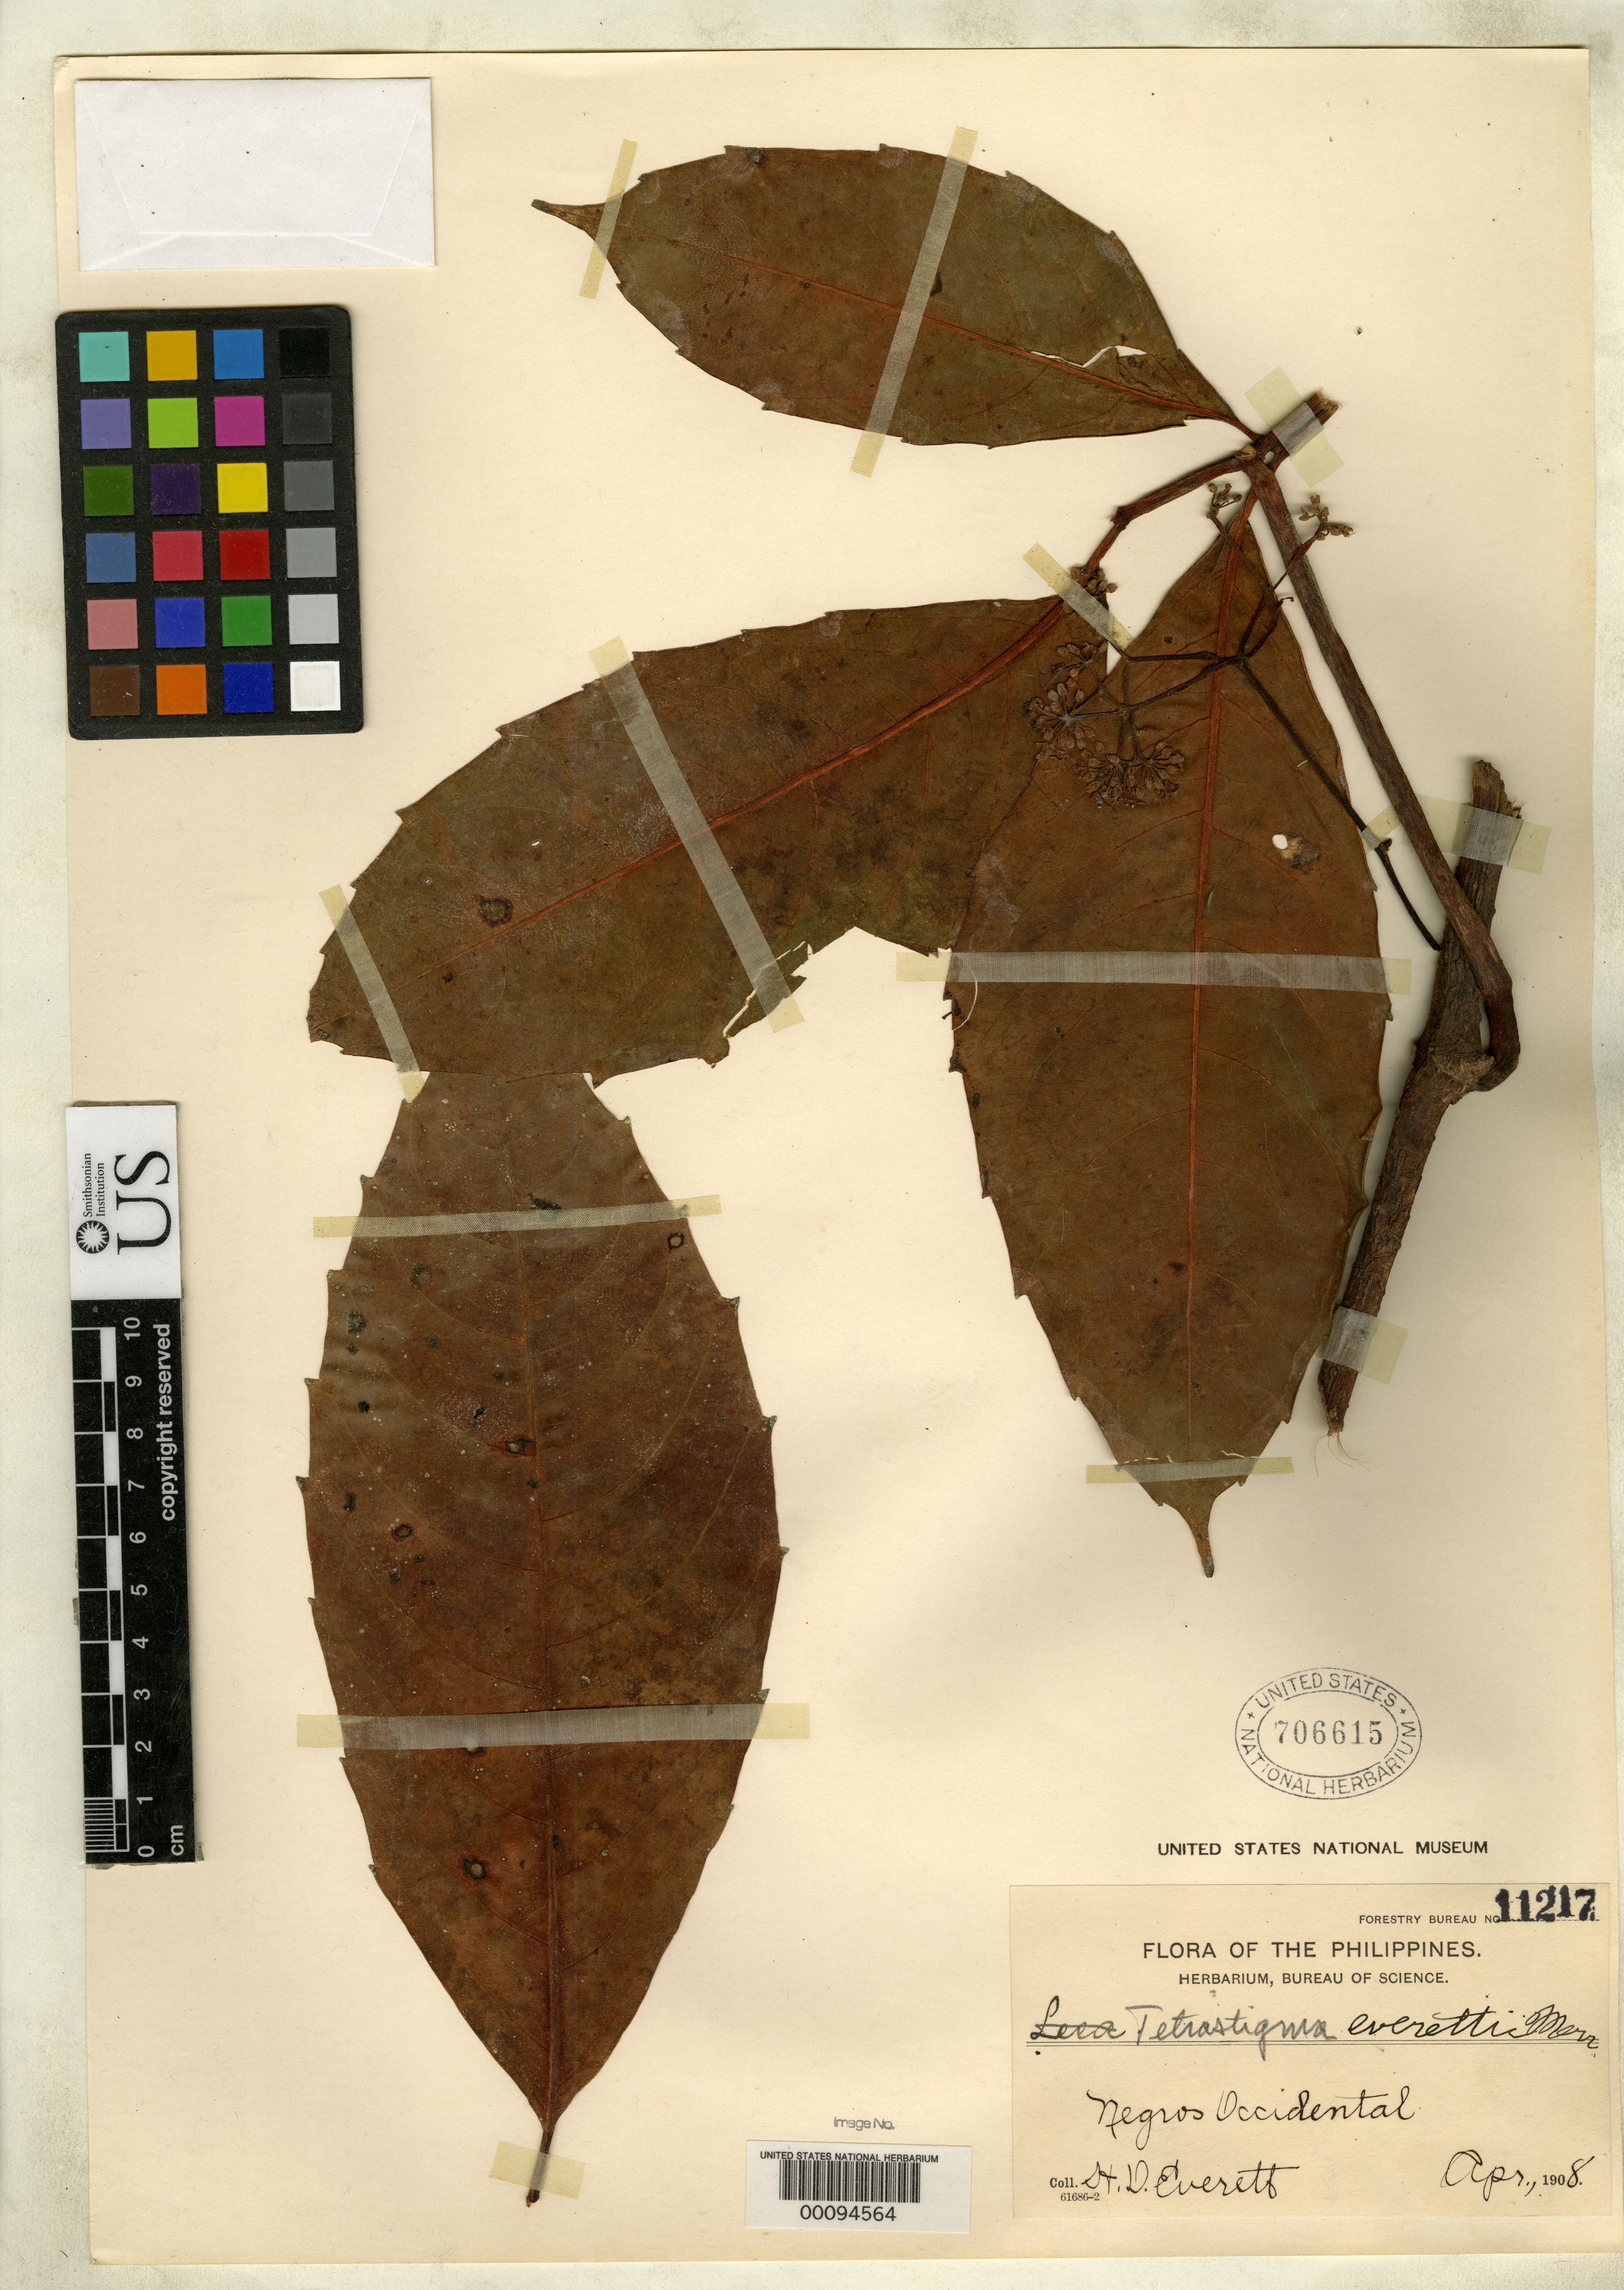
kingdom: Plantae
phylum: Tracheophyta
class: Magnoliopsida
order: Vitales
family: Vitaceae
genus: Tetrastigma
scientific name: Tetrastigma everettii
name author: Merr.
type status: Isotype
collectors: H. Everett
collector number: Bur. Sci. 11217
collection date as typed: Apr 1908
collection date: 1908-04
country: Philippines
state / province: Western Visayas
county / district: Negros Occidental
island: Negros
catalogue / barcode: US 706615